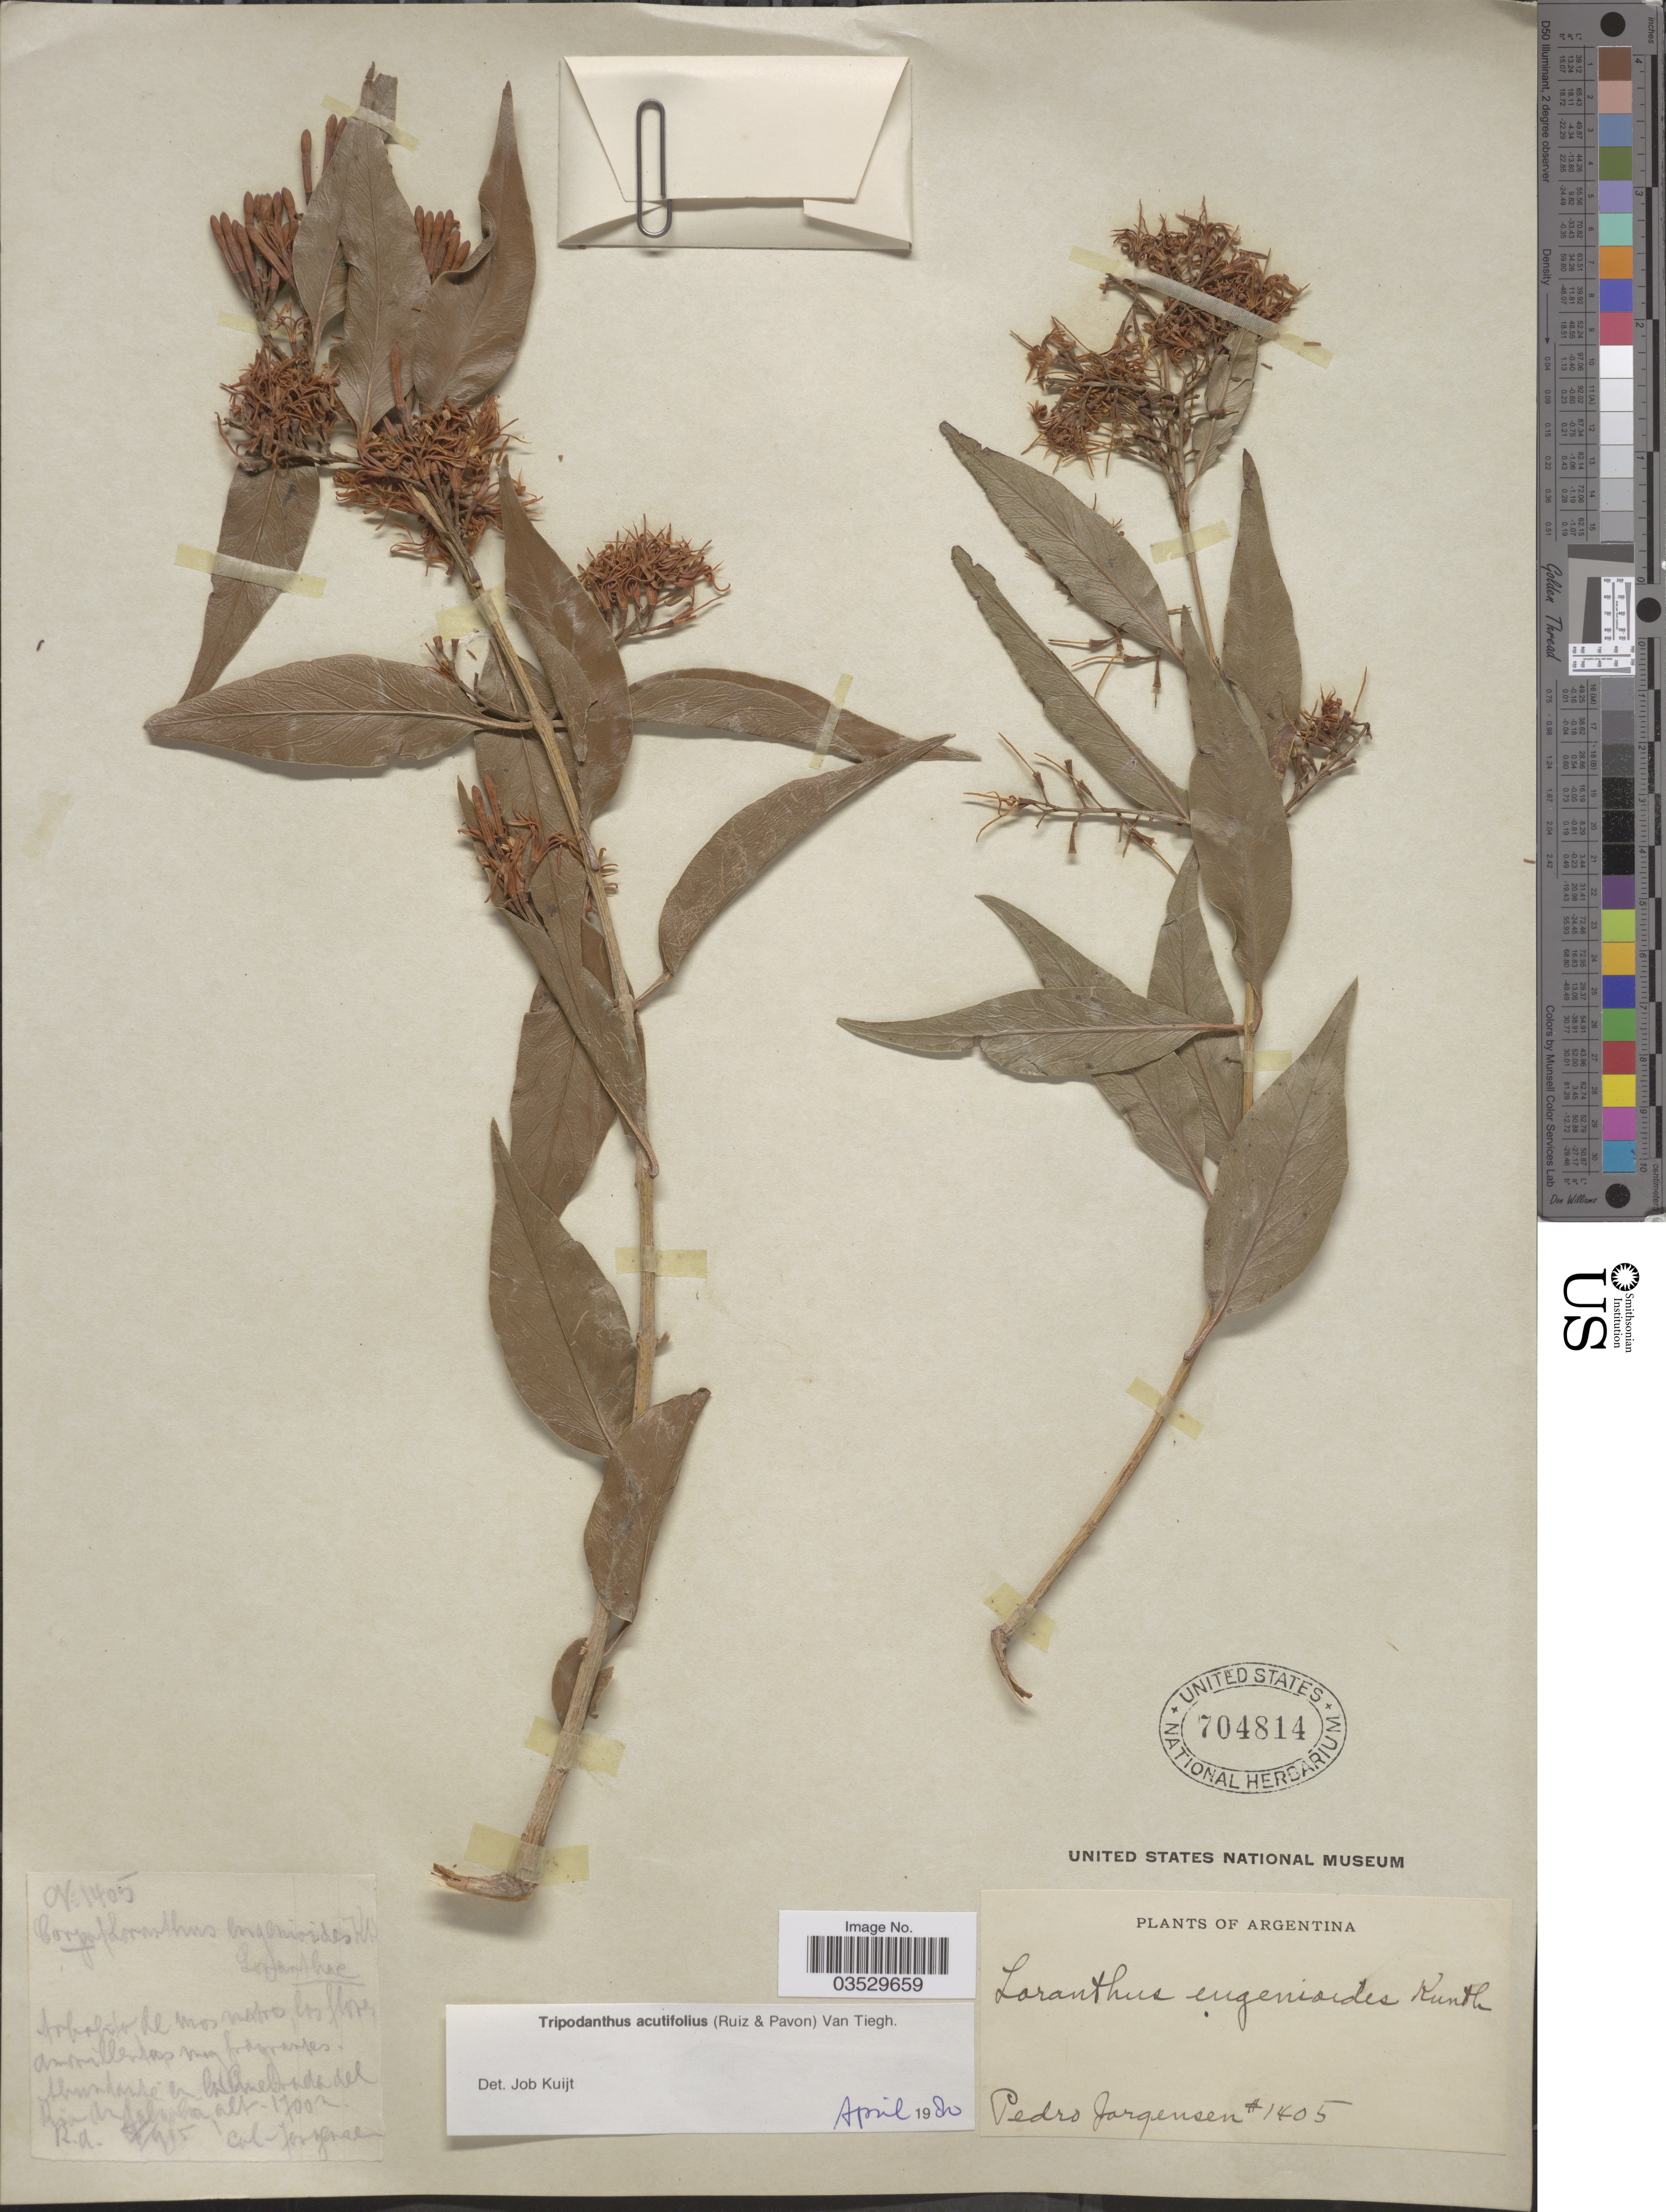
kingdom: Plantae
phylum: Tracheophyta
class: Magnoliopsida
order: Santalales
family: Loranthaceae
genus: Tripodanthus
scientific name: Tripodanthus acutifolius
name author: Tiegh.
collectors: P. Jörgensen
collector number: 1405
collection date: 1915-07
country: Argentina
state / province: Catamarca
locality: On Quebrada del Rio Andalgala.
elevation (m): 1700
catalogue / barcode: US 704814